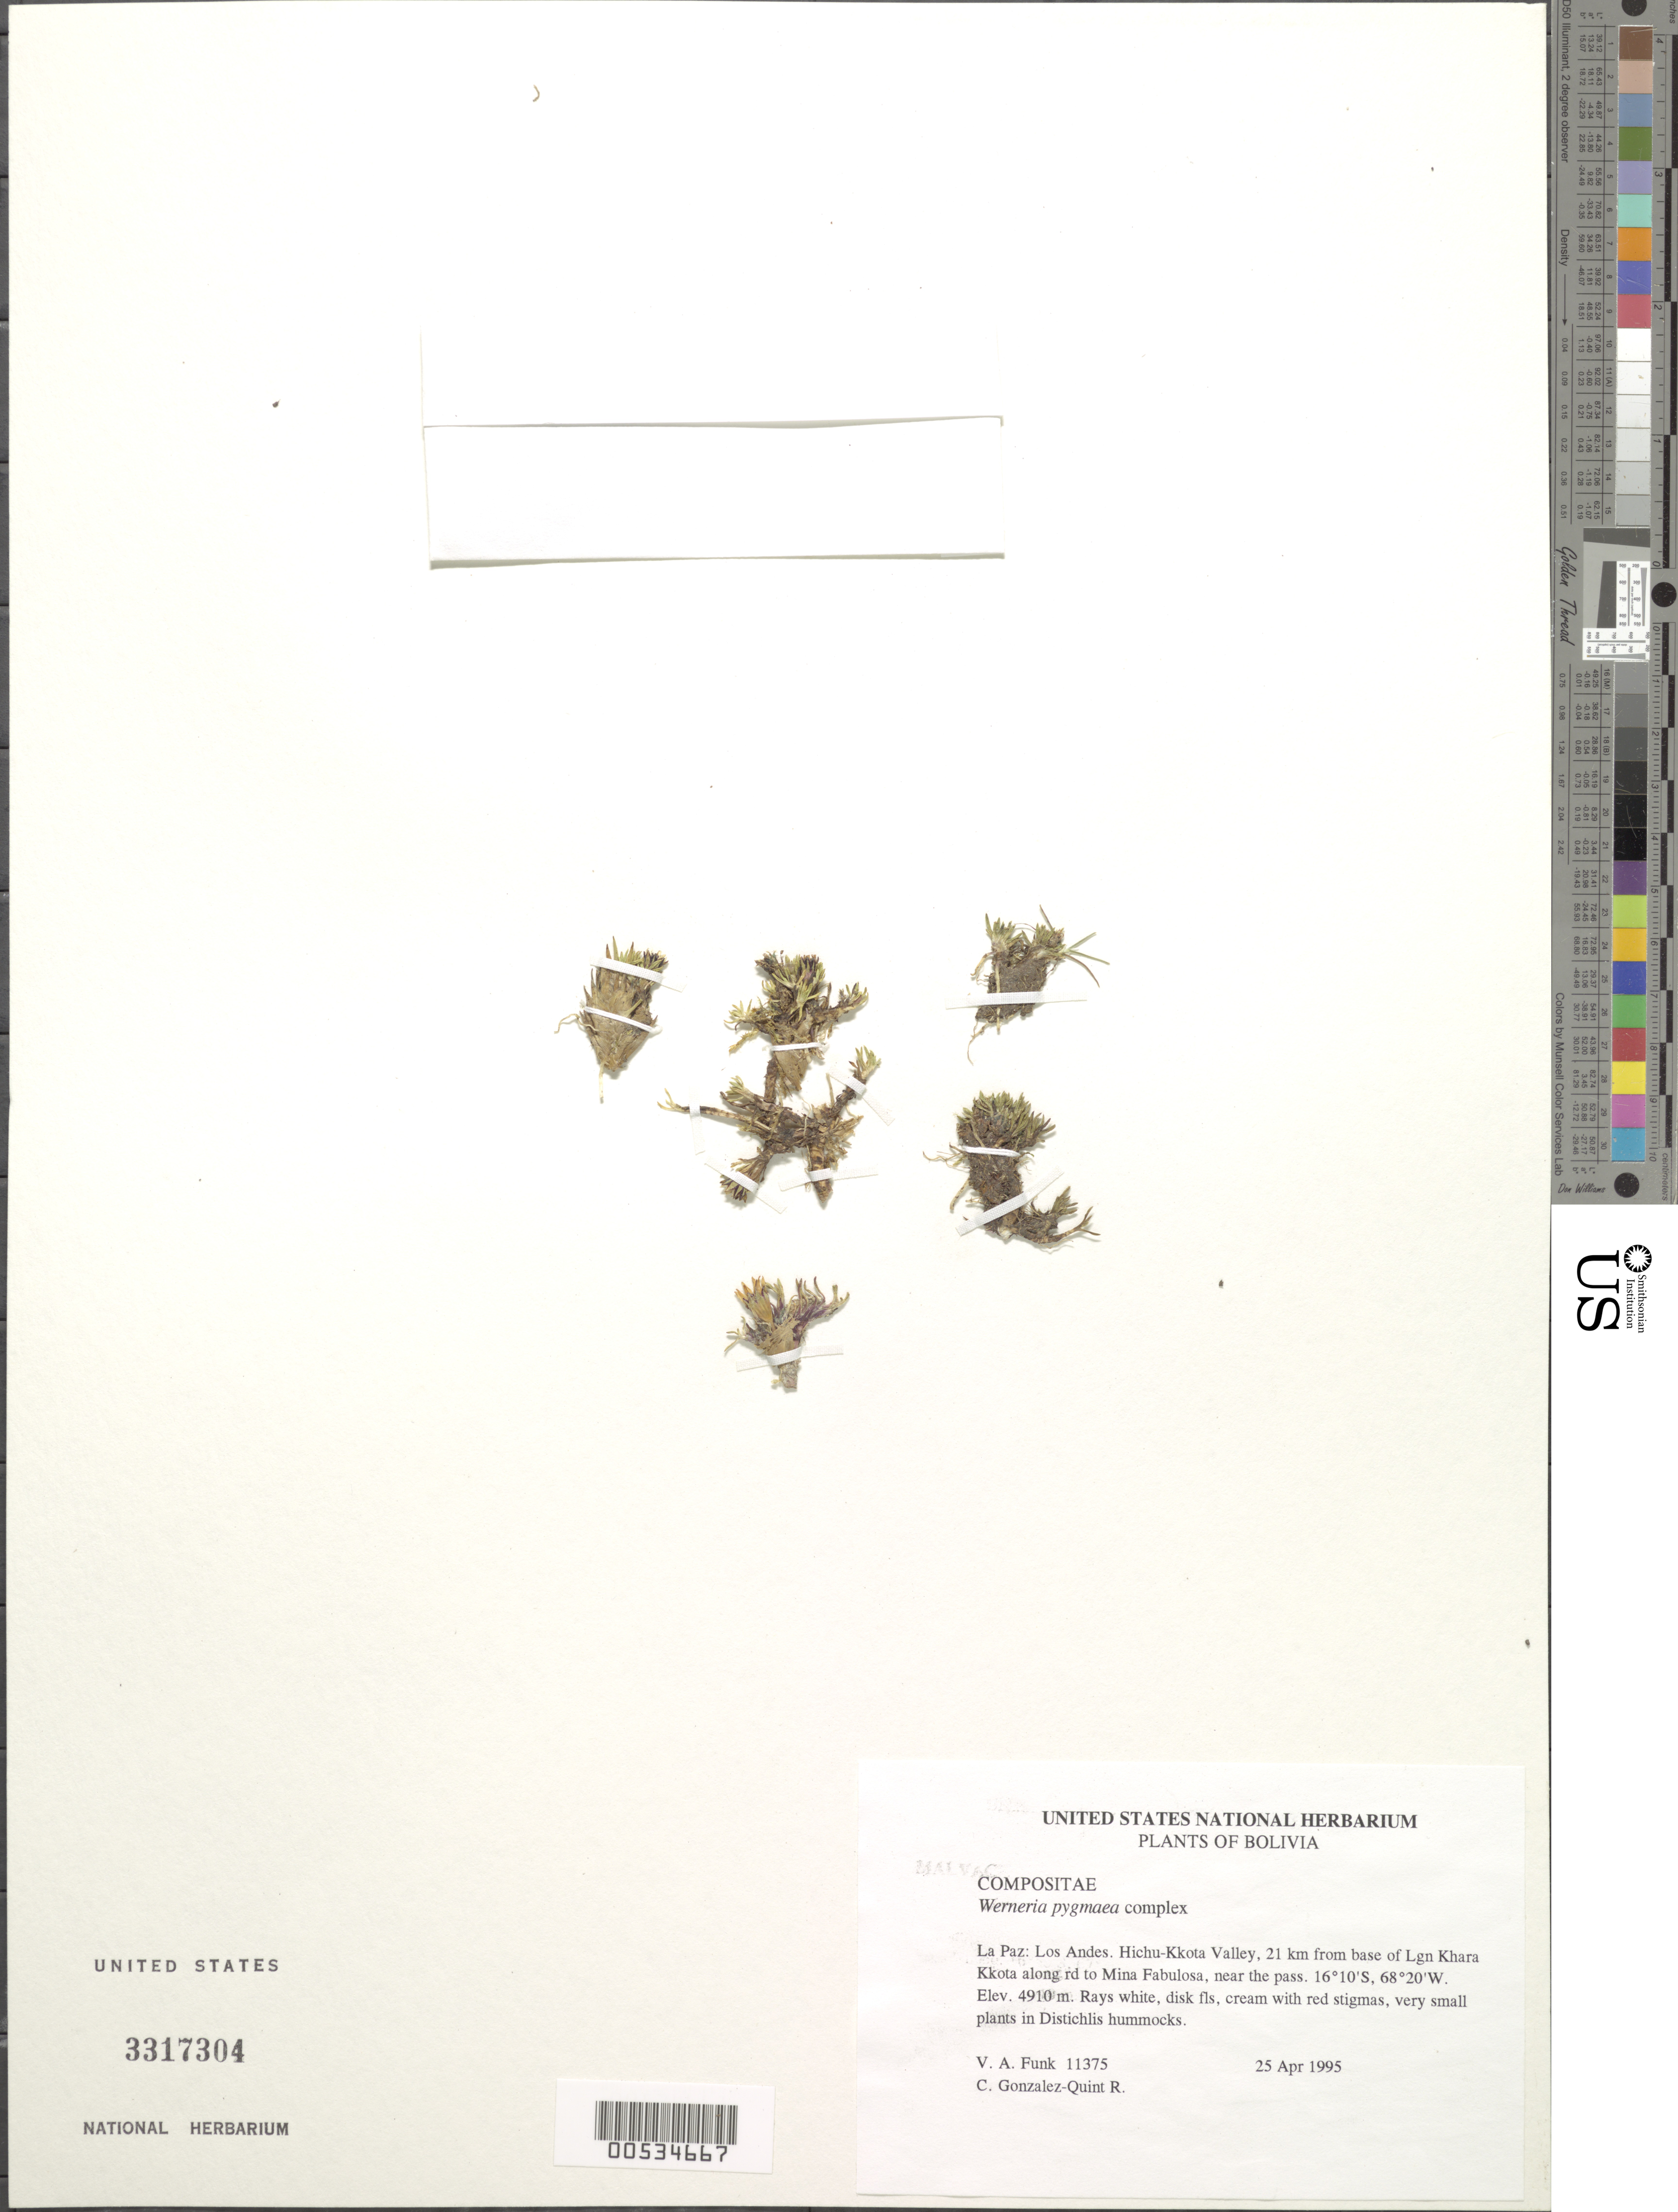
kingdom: Plantae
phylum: Tracheophyta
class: Magnoliopsida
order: Asterales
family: Asteraceae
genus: Werneria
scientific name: Werneria microphylla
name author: H. Beltrán & S. Leiva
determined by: Calvo, Joel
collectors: V. Funk & C. González-Quint R.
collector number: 11375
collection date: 1995-04-25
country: Bolivia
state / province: La Paz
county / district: Los Andes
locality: Hichu-Kkota Valley, 21 km from base of Lgn Khara Kkota along road to Mina Fabulosa, near the pass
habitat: Distichlis hummocks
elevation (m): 4910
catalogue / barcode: US 3317304